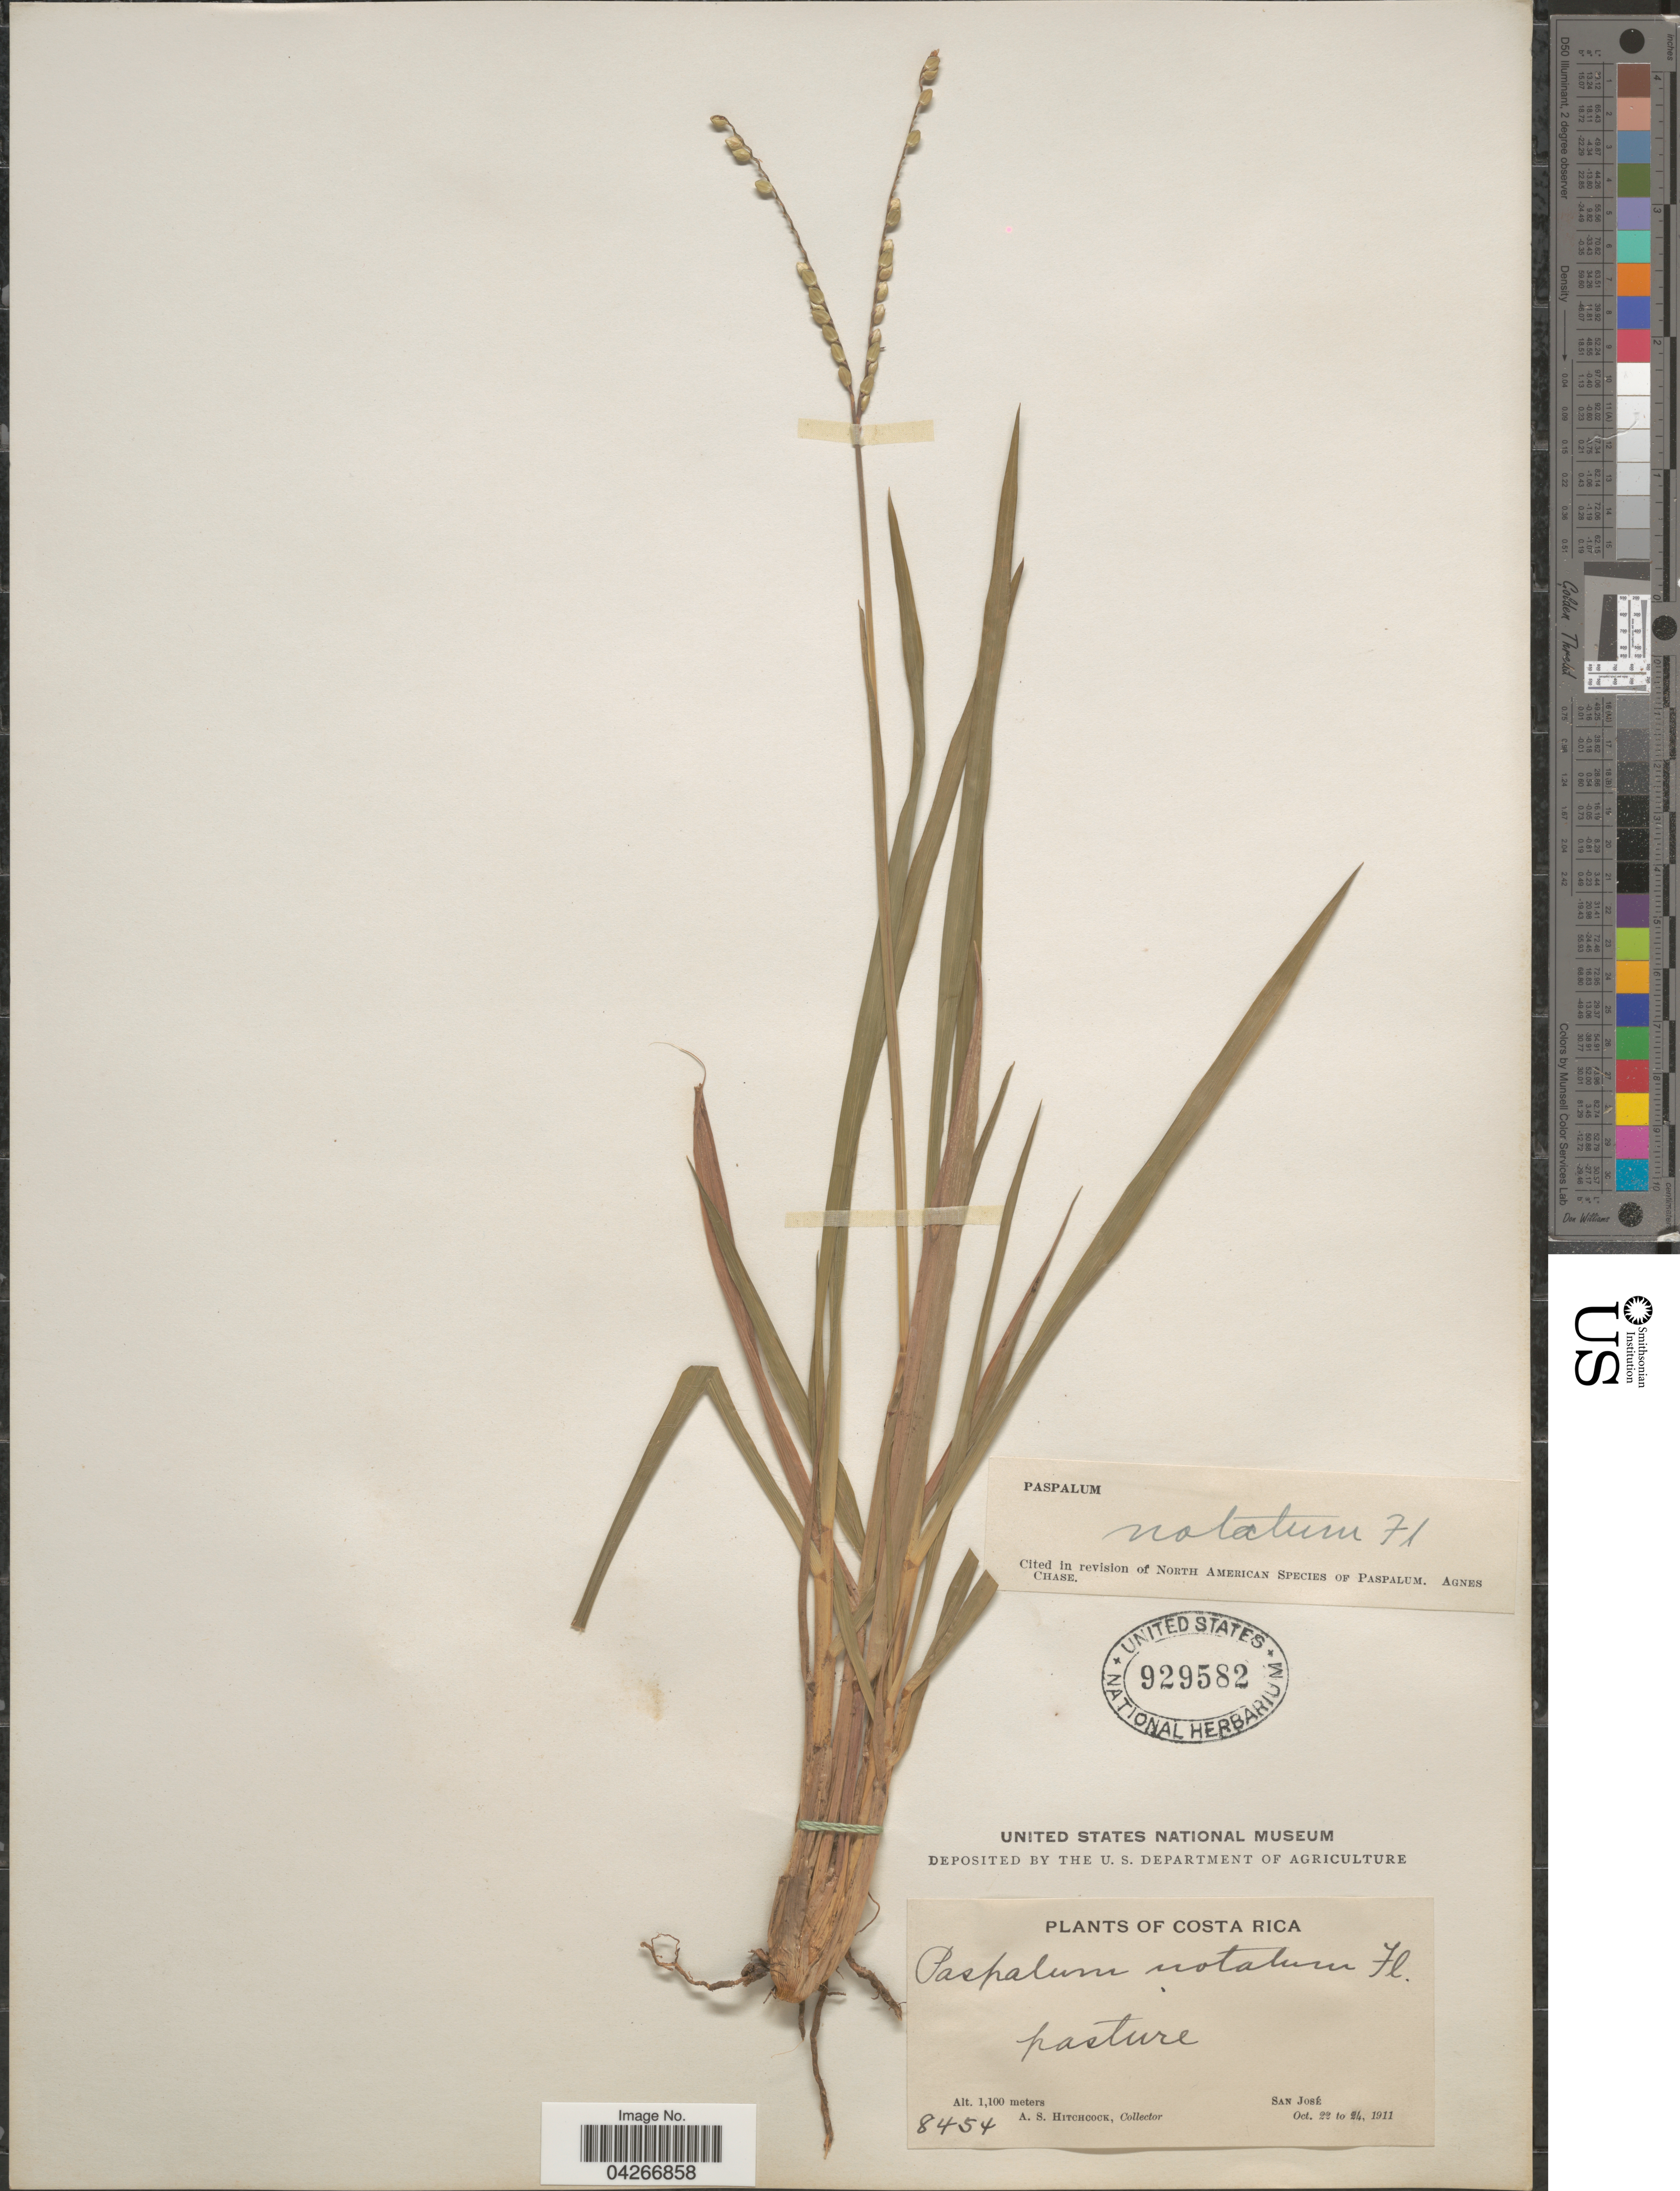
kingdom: Plantae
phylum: Tracheophyta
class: Liliopsida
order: Poales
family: Poaceae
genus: Paspalum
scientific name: Paspalum notatum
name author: Flüggé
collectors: A. S. Hitchcock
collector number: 8454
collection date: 1911-10-22/1911-10-24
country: Costa Rica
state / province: San José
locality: Pasture.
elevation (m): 1100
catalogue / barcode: US 929582